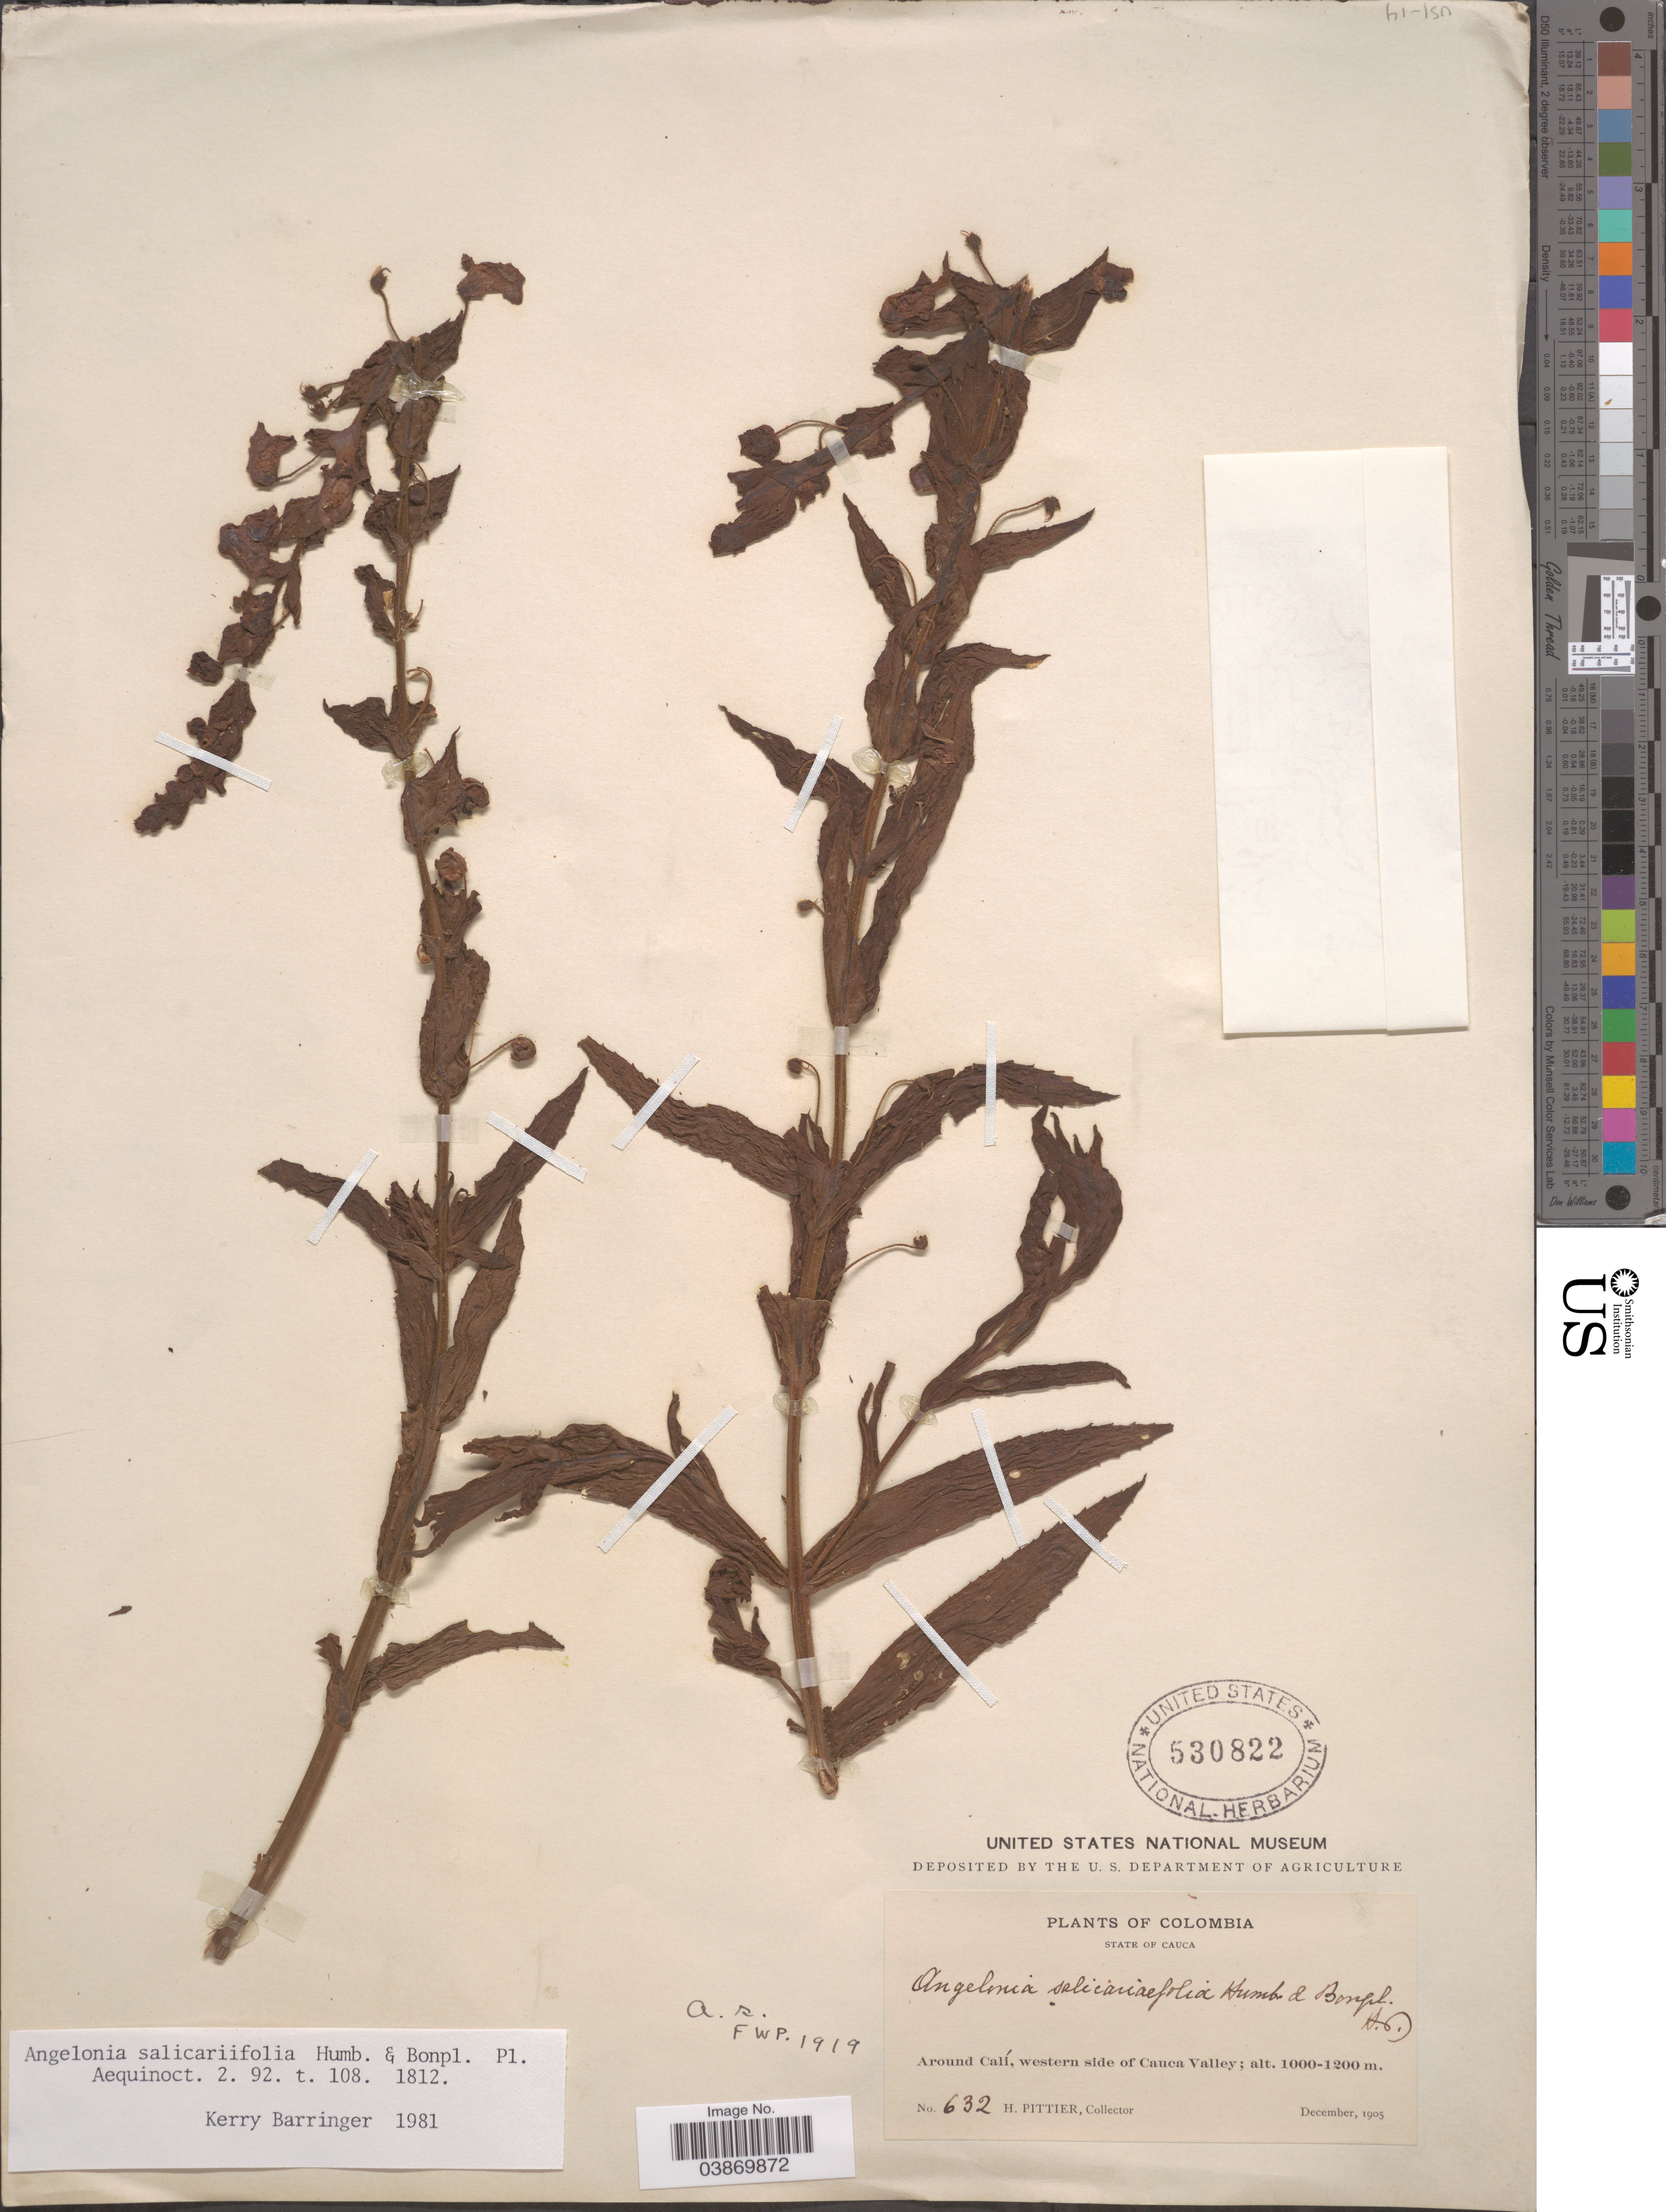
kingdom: Plantae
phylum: Tracheophyta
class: Magnoliopsida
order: Lamiales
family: Plantaginaceae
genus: Angelonia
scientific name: Angelonia salicariifolia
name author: Bonpl.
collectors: H. F. Pittier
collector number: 632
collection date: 1905-12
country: Colombia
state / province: Cauca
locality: Around Calí, western side of Cauca Valley.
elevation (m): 1000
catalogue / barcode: US 530822